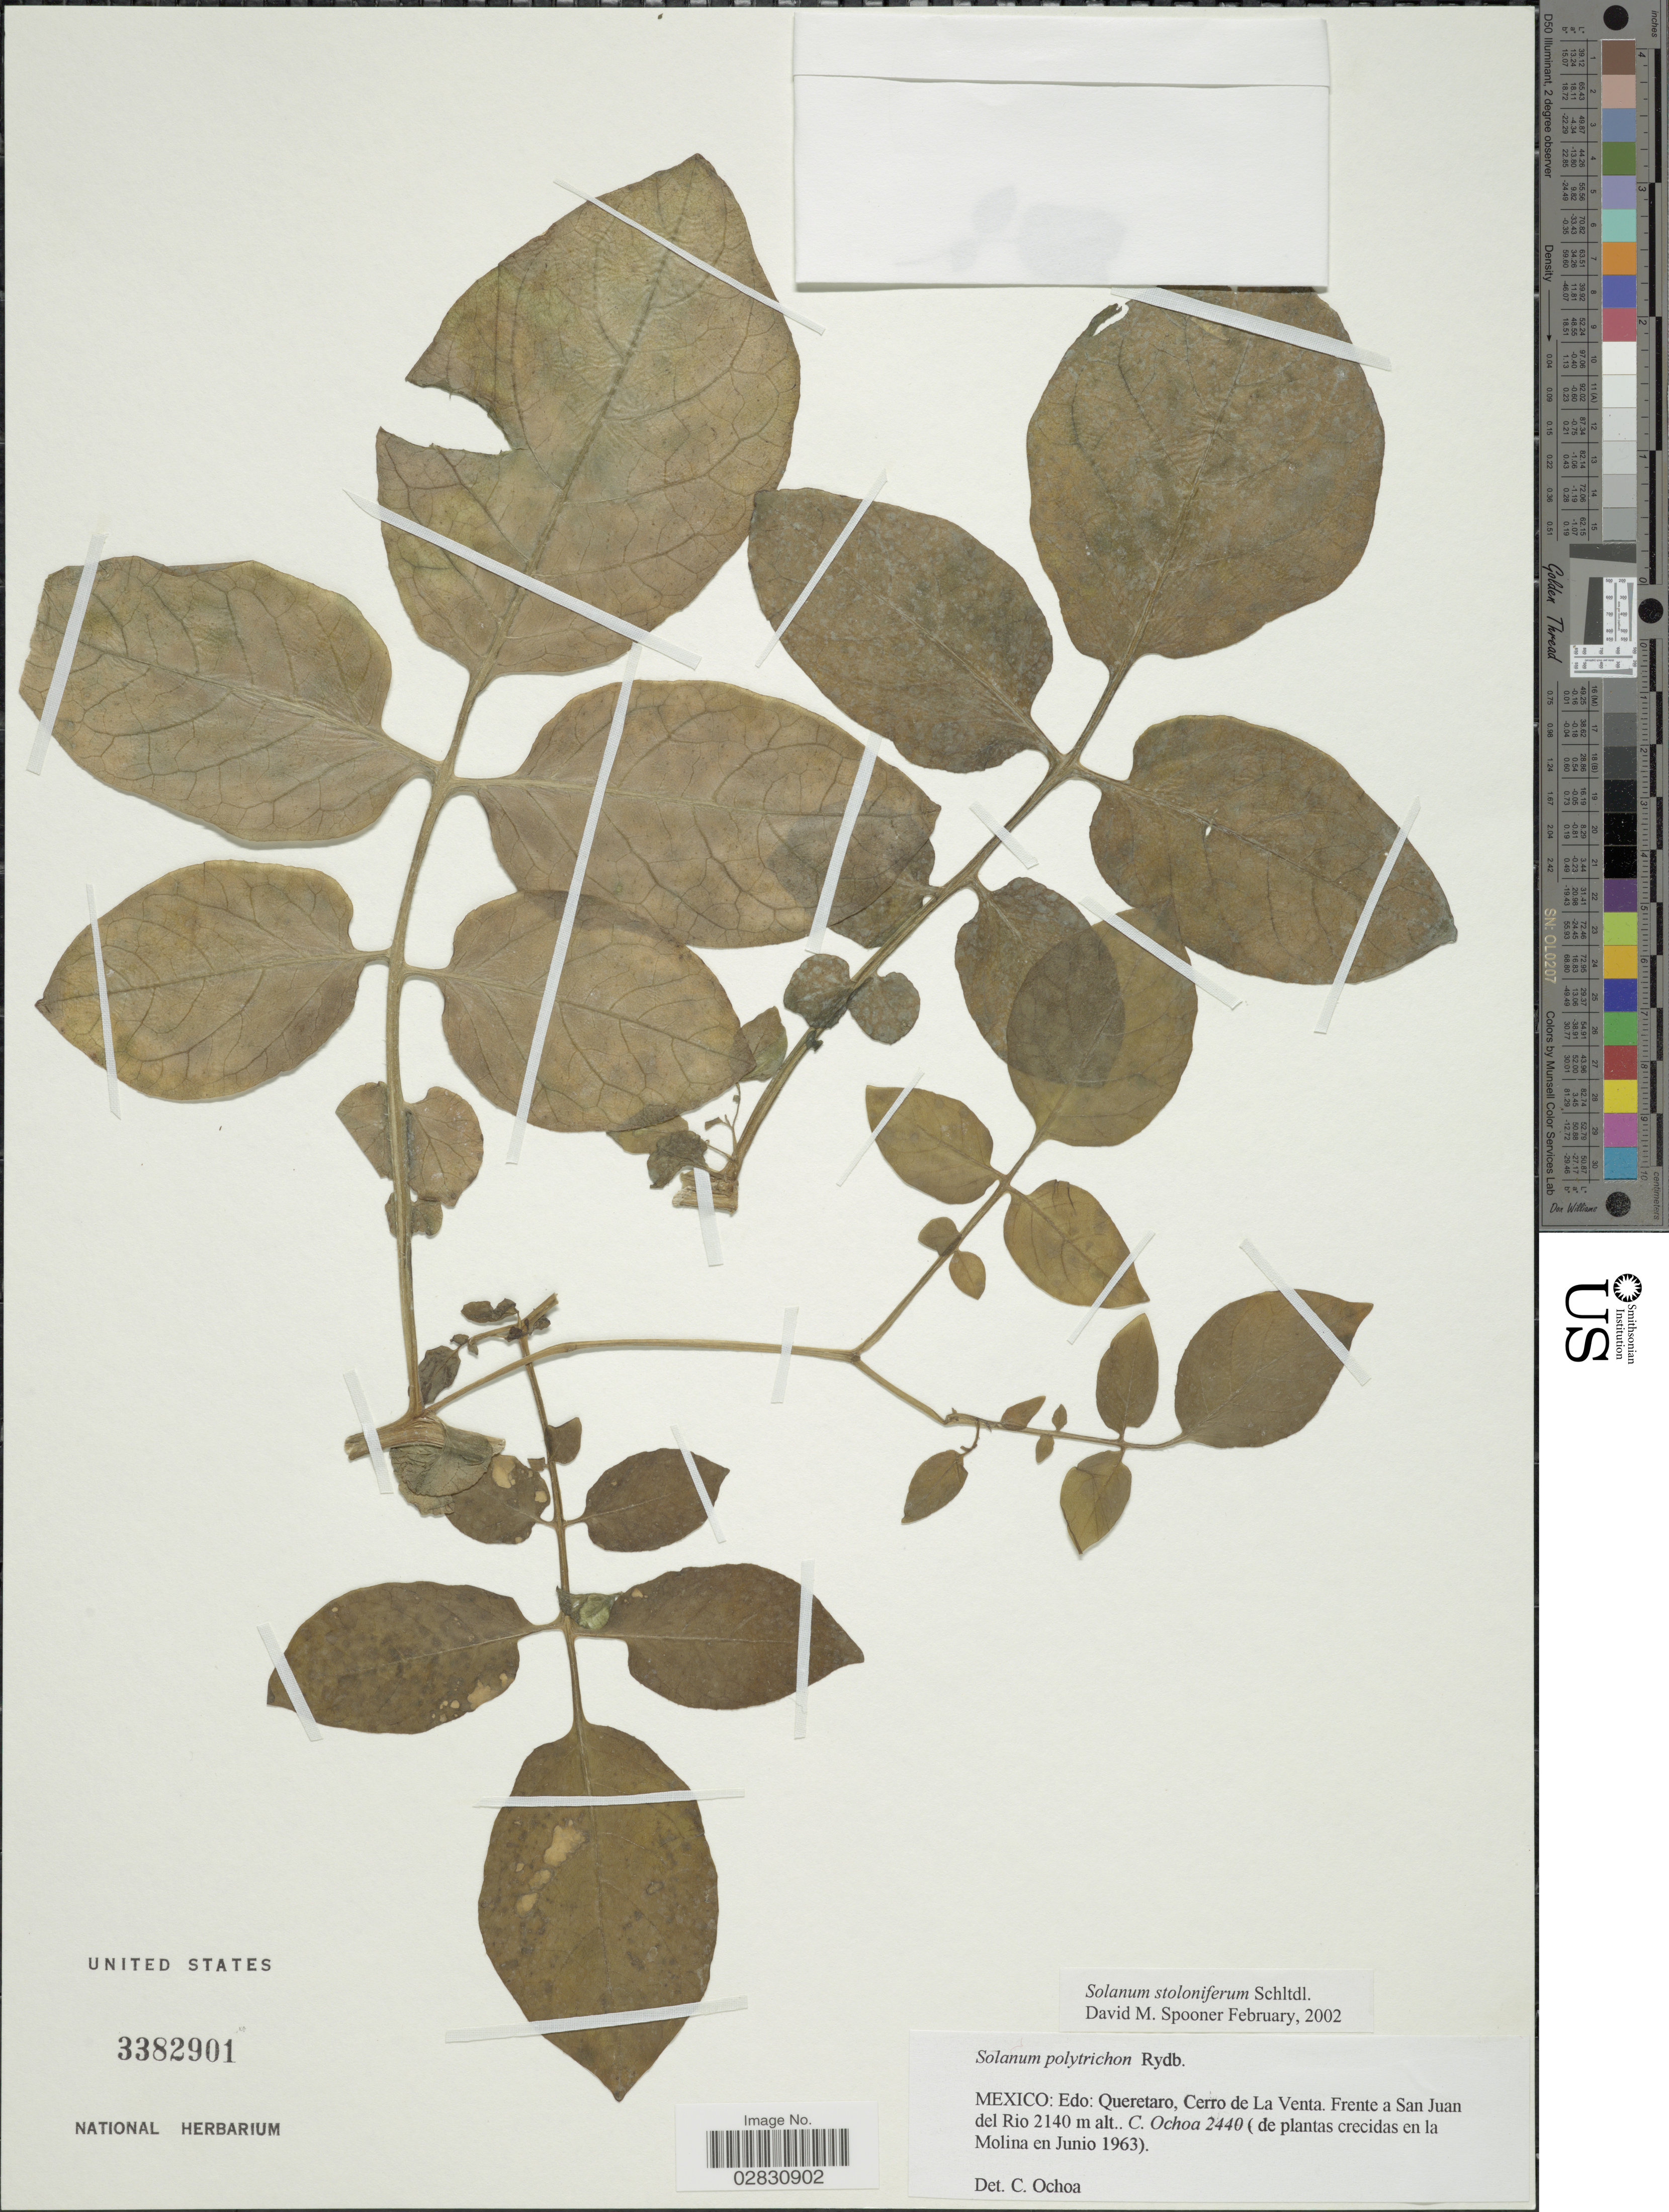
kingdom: Plantae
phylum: Tracheophyta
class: Magnoliopsida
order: Solanales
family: Solanaceae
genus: Solanum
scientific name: Solanum stoloniferum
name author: Schltdl.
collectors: C. Ochoa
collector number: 2440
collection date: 1963-06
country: Mexico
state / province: Querétaro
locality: Cerro de La Venta. Frente a San Juan del Rio. (de plantas crecidas en la Molina).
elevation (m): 2140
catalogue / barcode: US 3382901